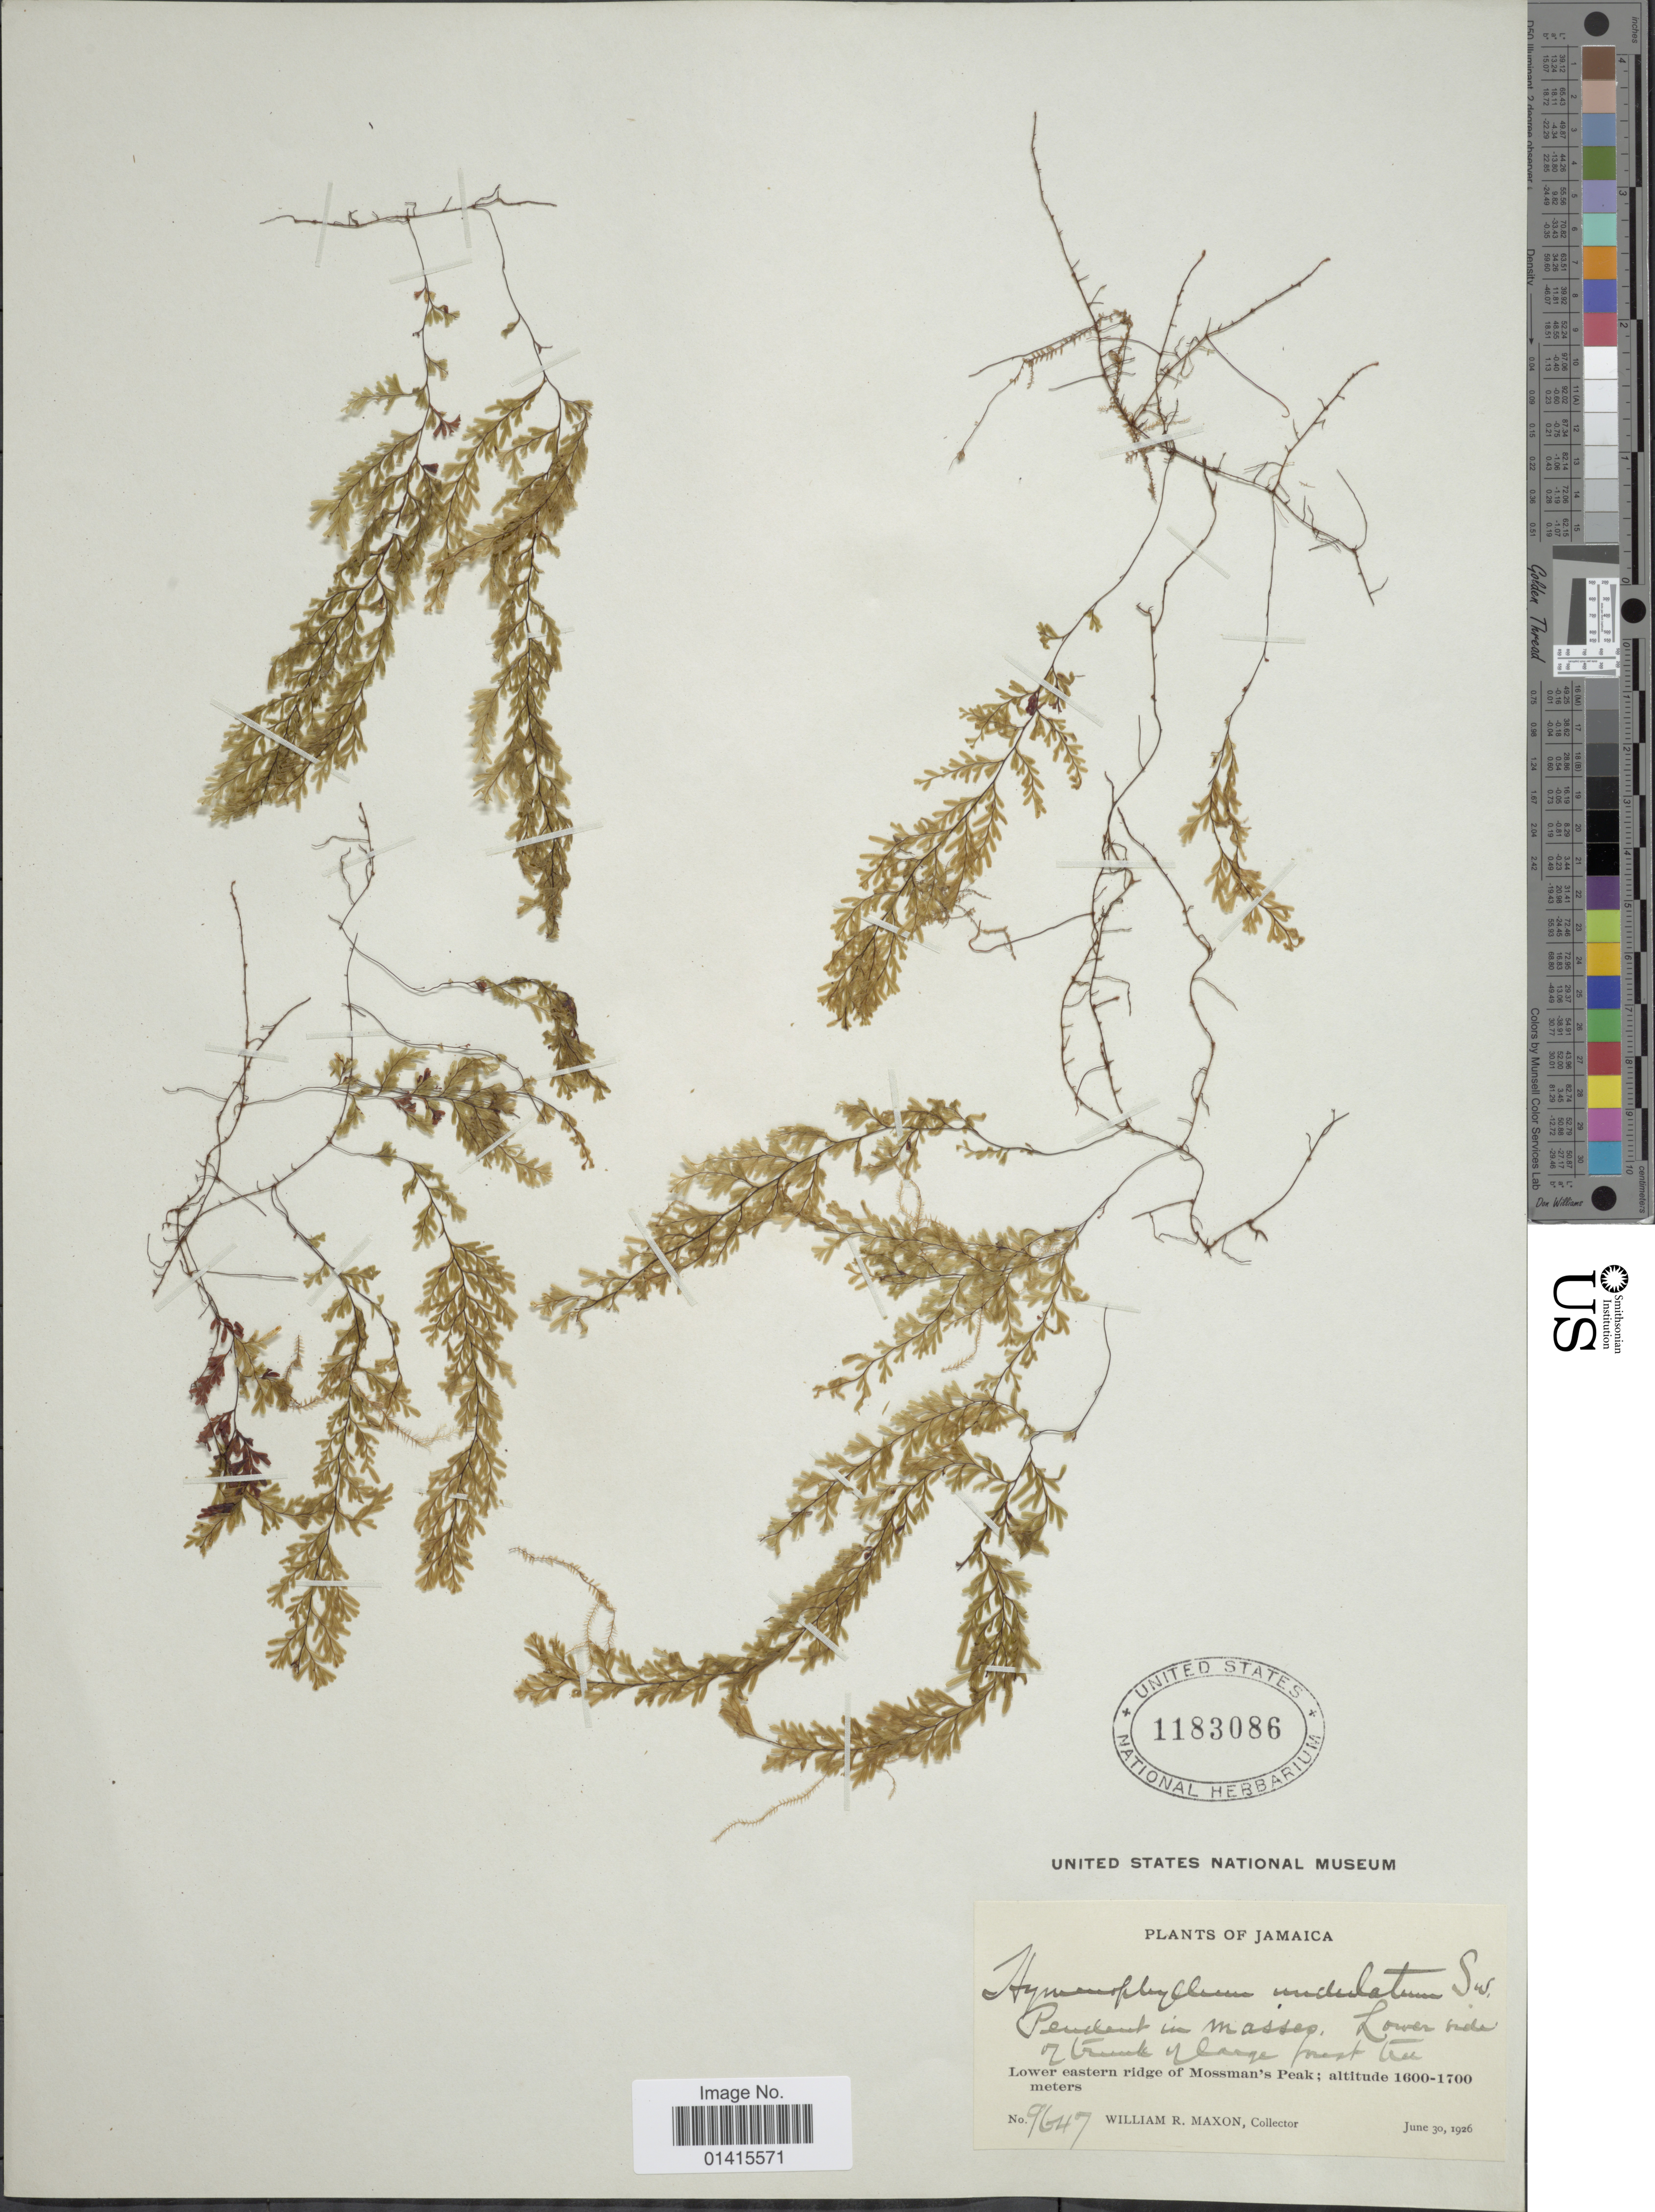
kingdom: Plantae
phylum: Tracheophyta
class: Polypodiopsida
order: Hymenophyllales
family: Hymenophyllaceae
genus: Hymenophyllum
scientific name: Hymenophyllum undulatum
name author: (Sw.) Sw.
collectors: W. R. Maxon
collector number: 9647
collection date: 1926-06-30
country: Jamaica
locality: Lower eastern ridge of Mossman's Peak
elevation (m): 1600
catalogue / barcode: US 1183086